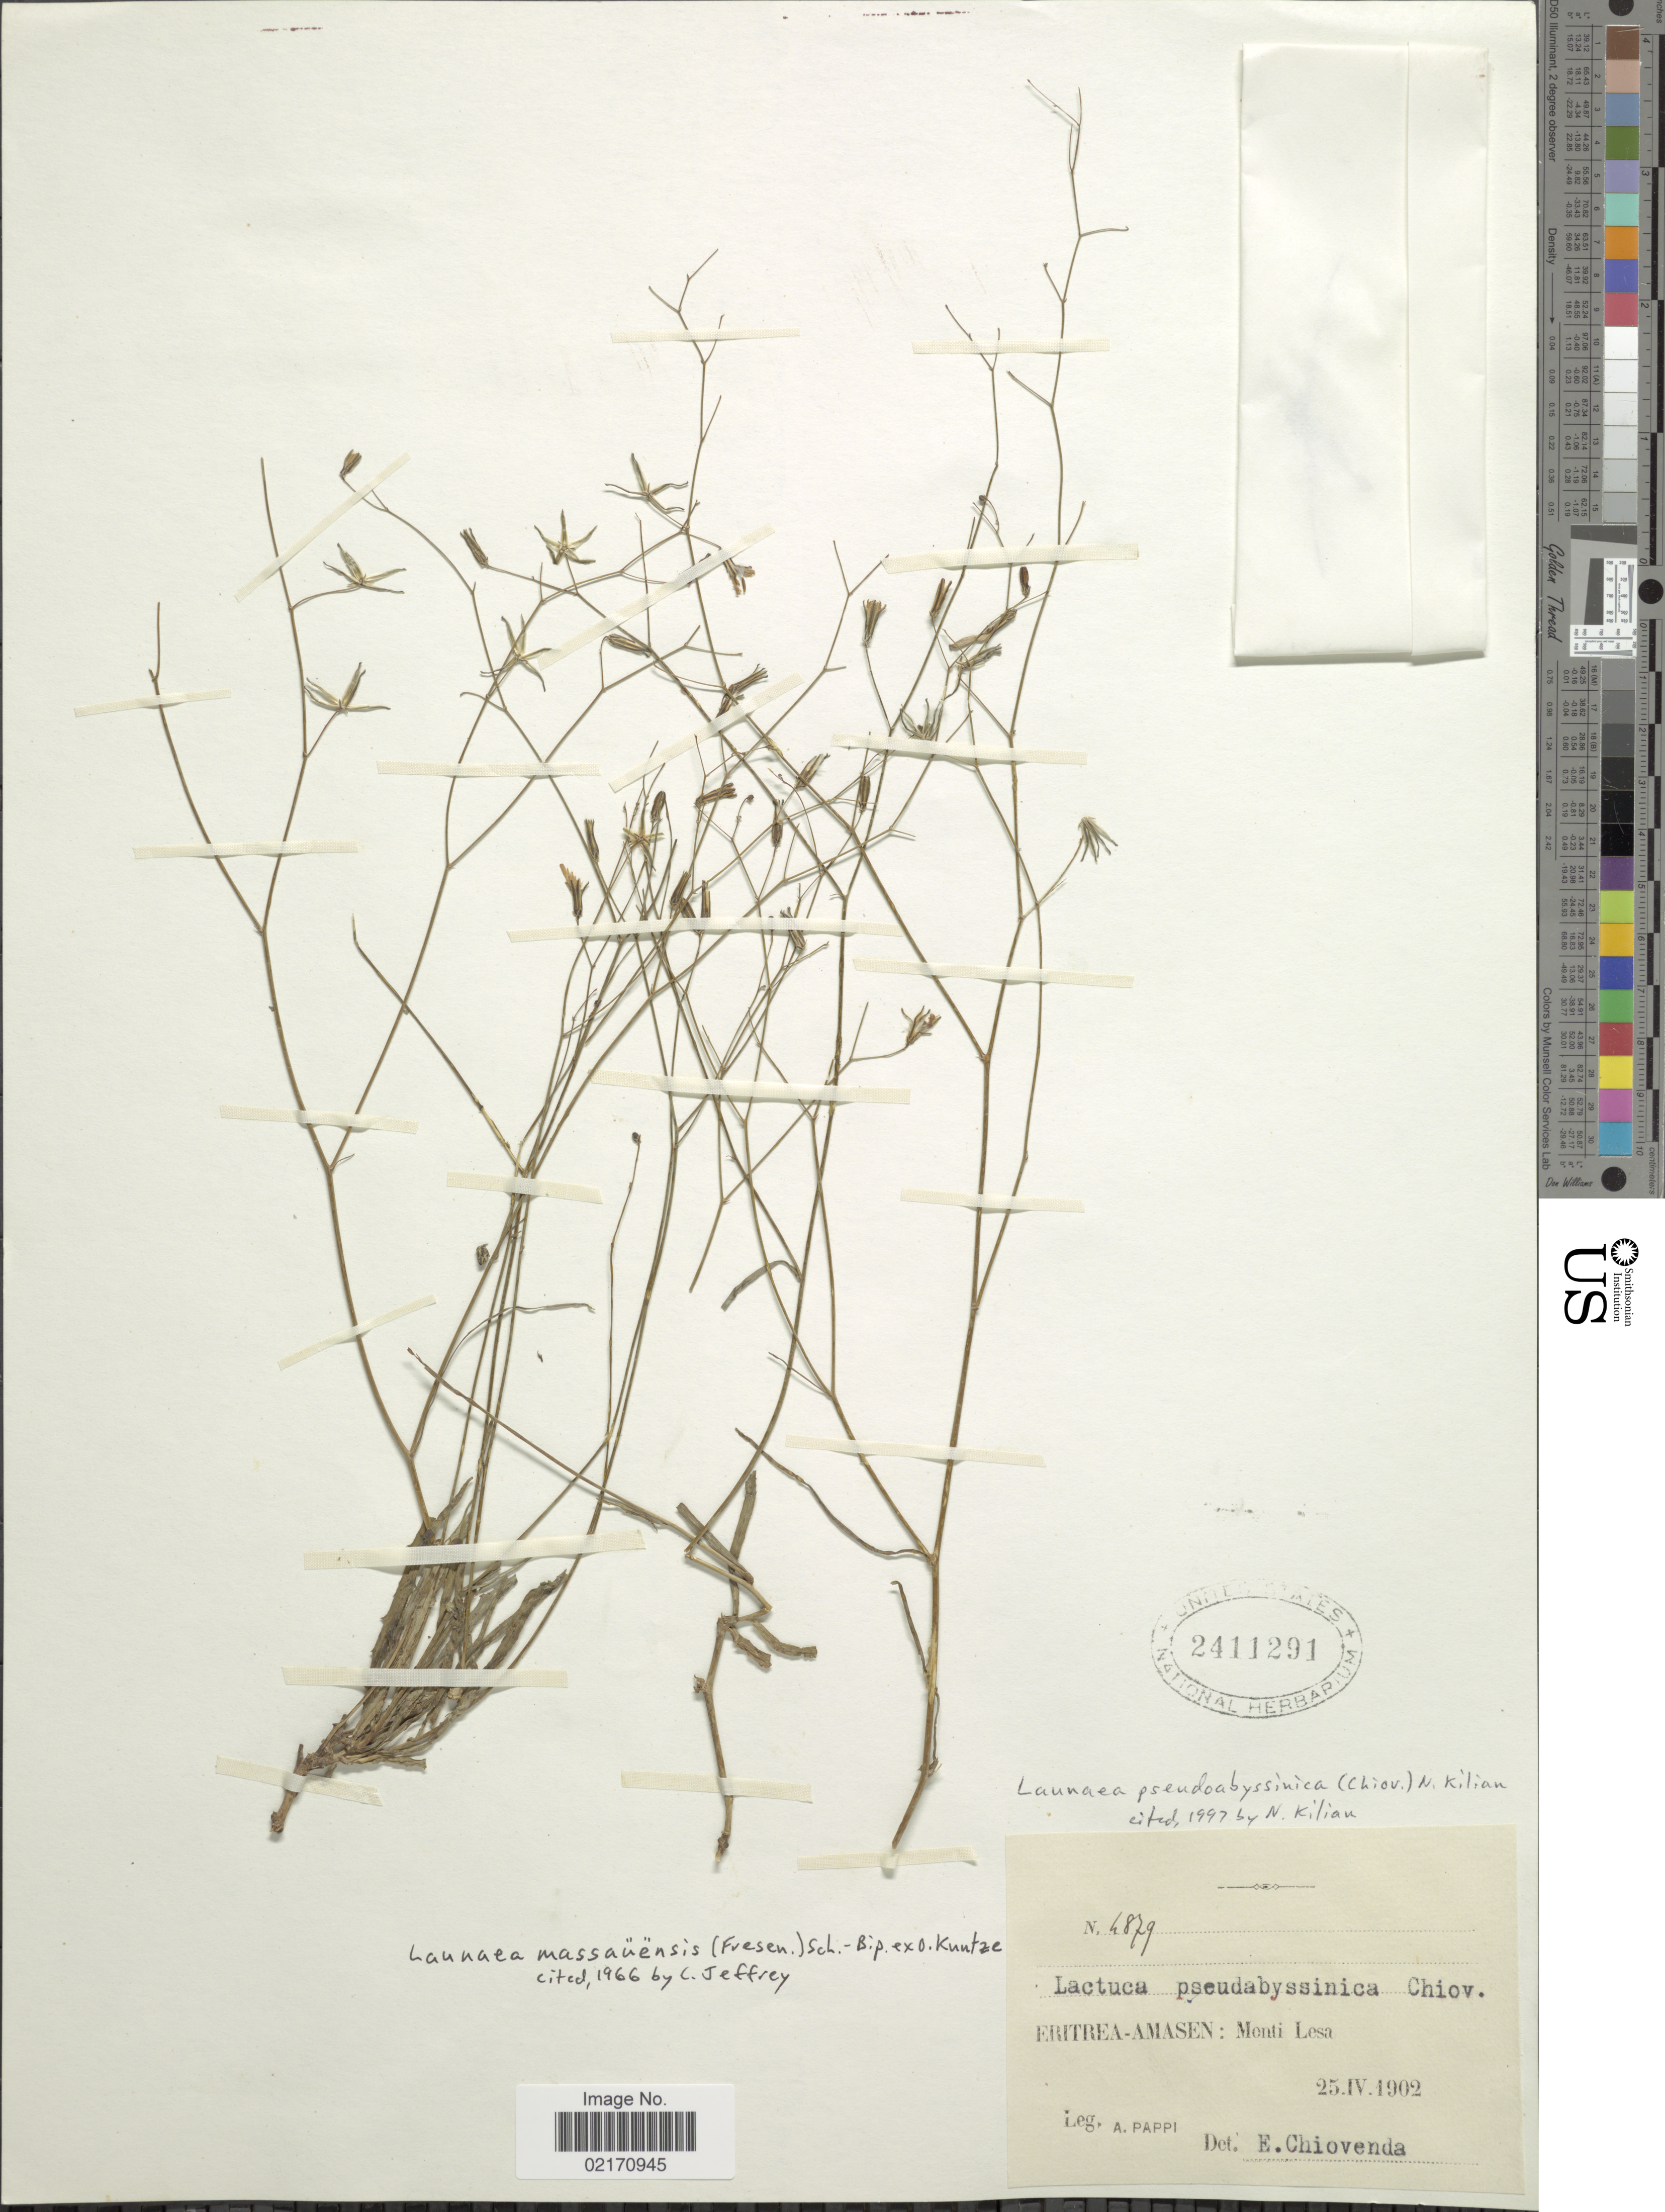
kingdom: Plantae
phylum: Tracheophyta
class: Magnoliopsida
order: Asterales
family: Asteraceae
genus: Launaea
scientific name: Launaea pseudoabyssinica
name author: (Chiov.) N. Kilian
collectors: A. Pappi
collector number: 4879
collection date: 1902-04-25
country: Eritrea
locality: Eritrea-Amasen, Monti Lesa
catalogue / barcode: US 2411291